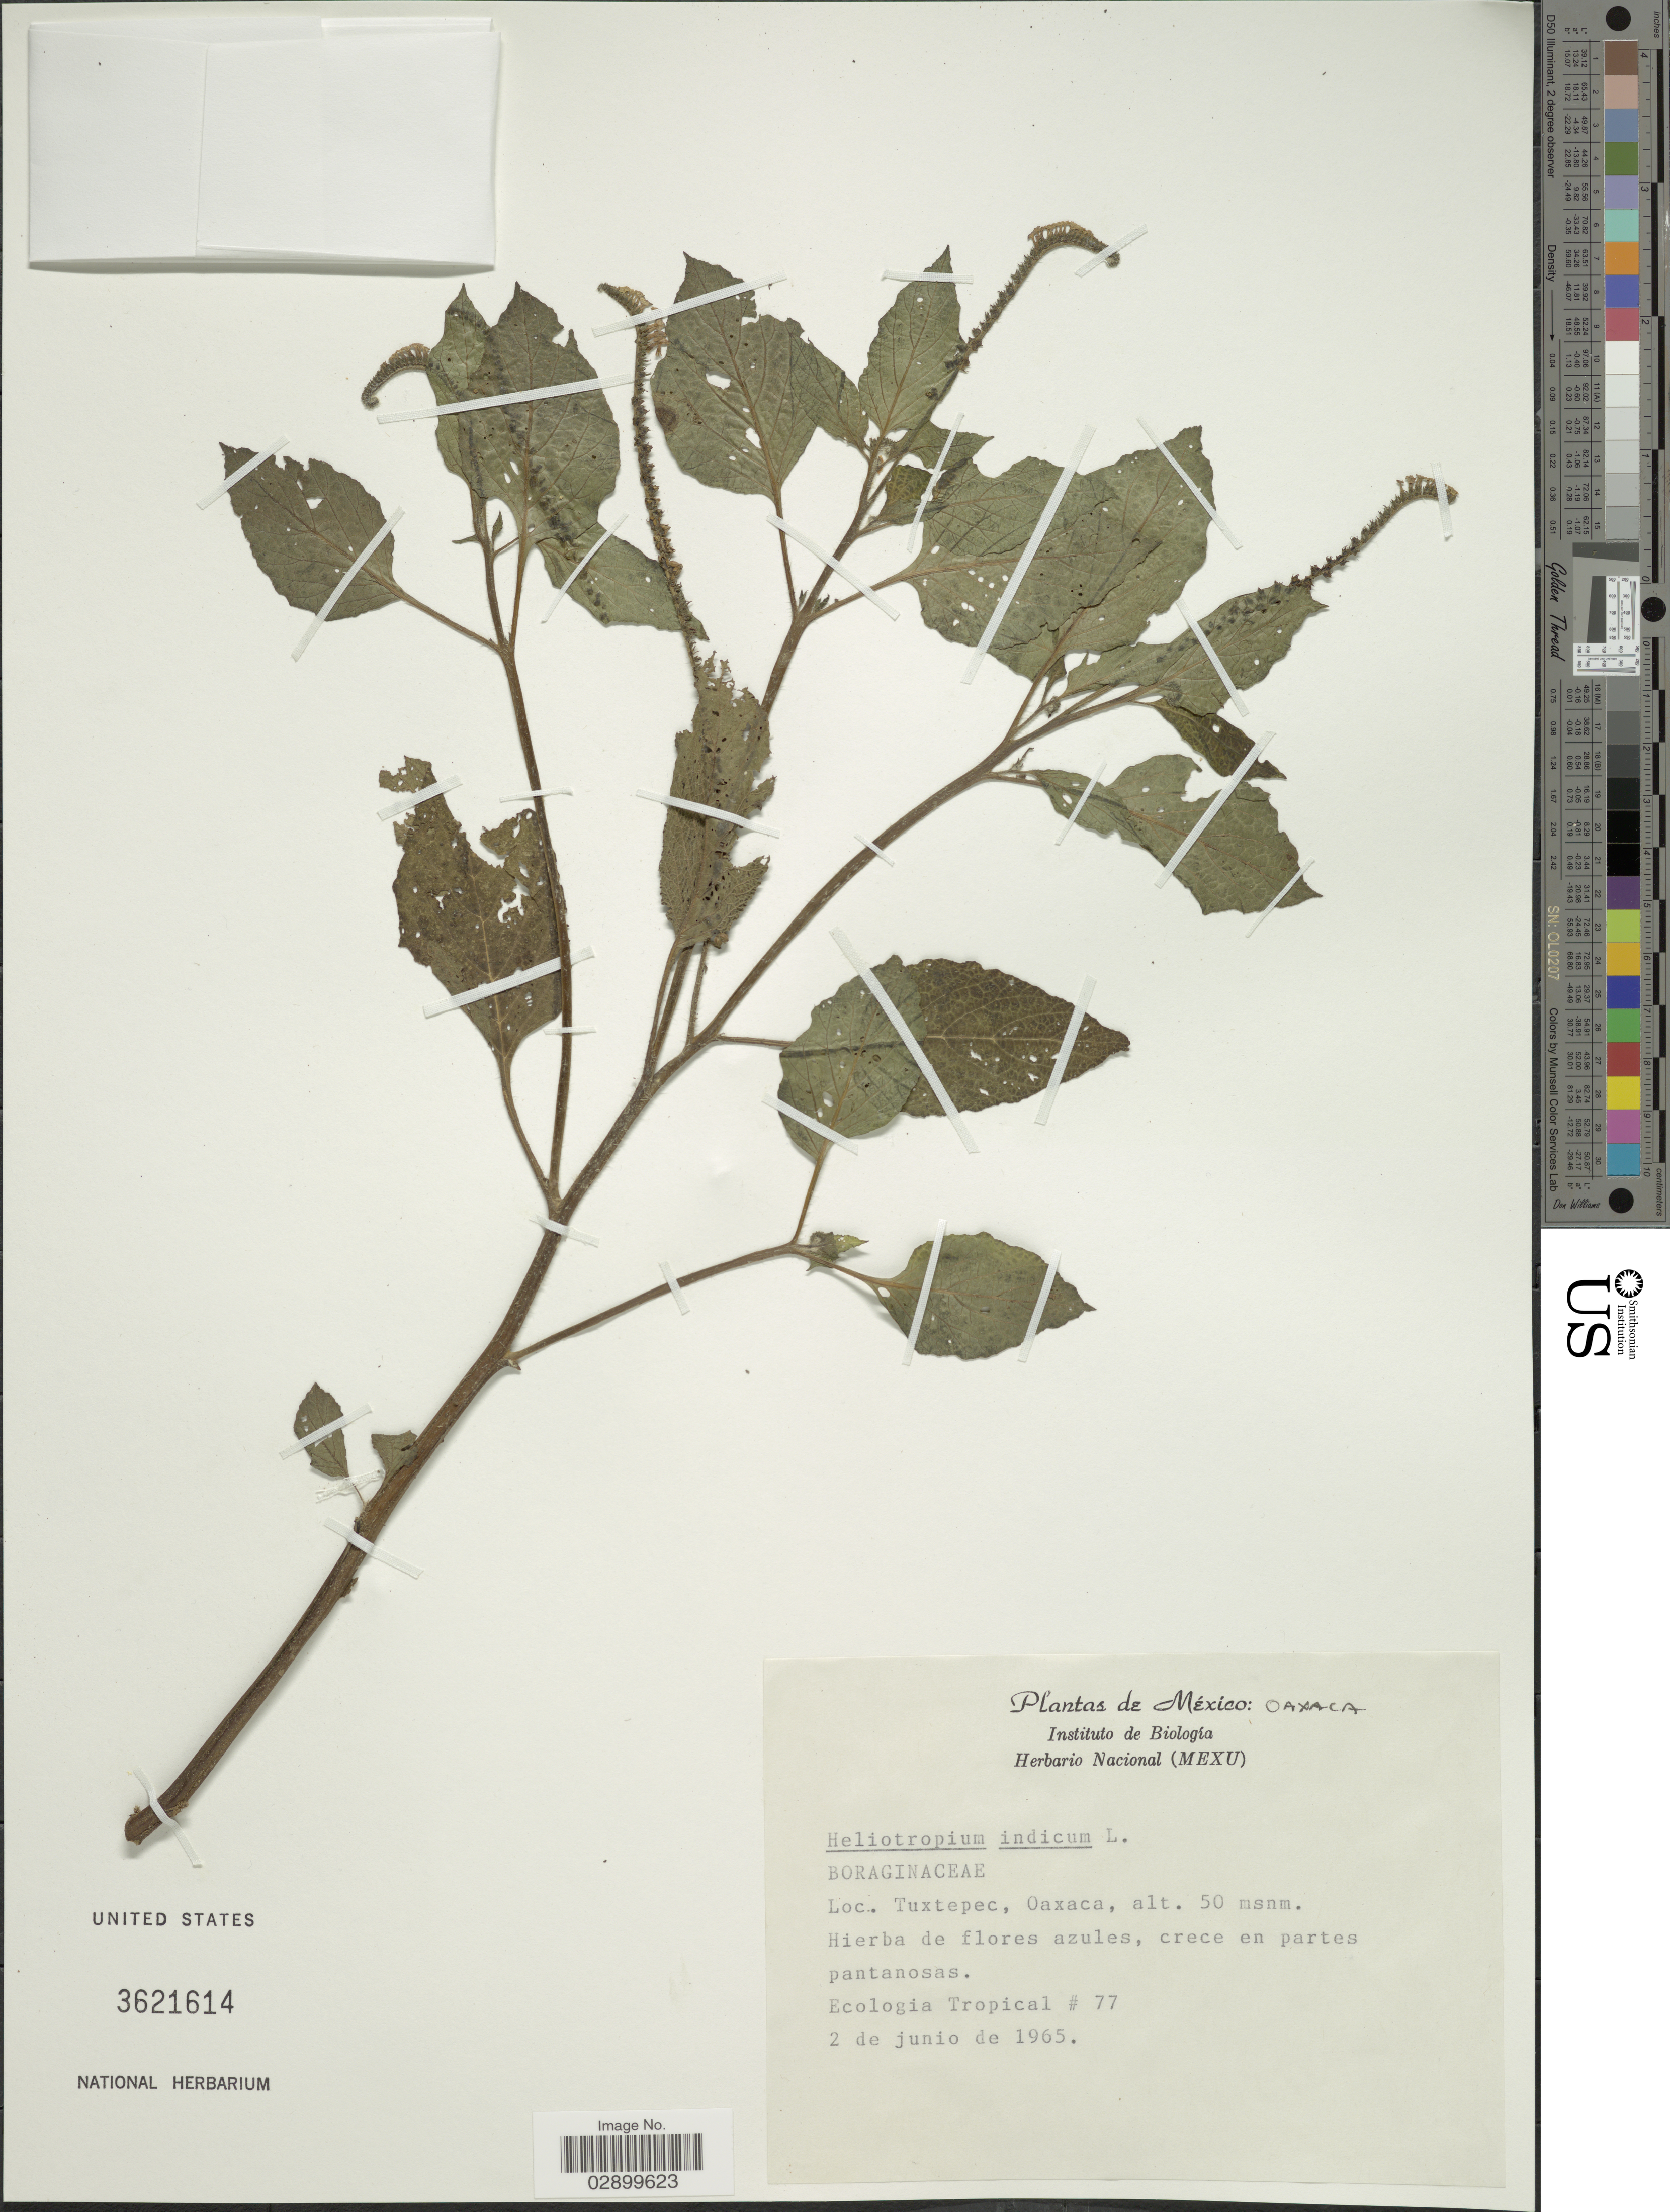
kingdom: Plantae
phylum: Tracheophyta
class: Magnoliopsida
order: Boraginales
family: Heliotropiaceae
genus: Heliotropium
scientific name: Heliotropium indicum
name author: L.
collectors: Ecologia Tropical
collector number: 77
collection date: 1965-06-02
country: Mexico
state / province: Oaxaca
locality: Tuxtepec.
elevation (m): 50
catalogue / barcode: US 3621614